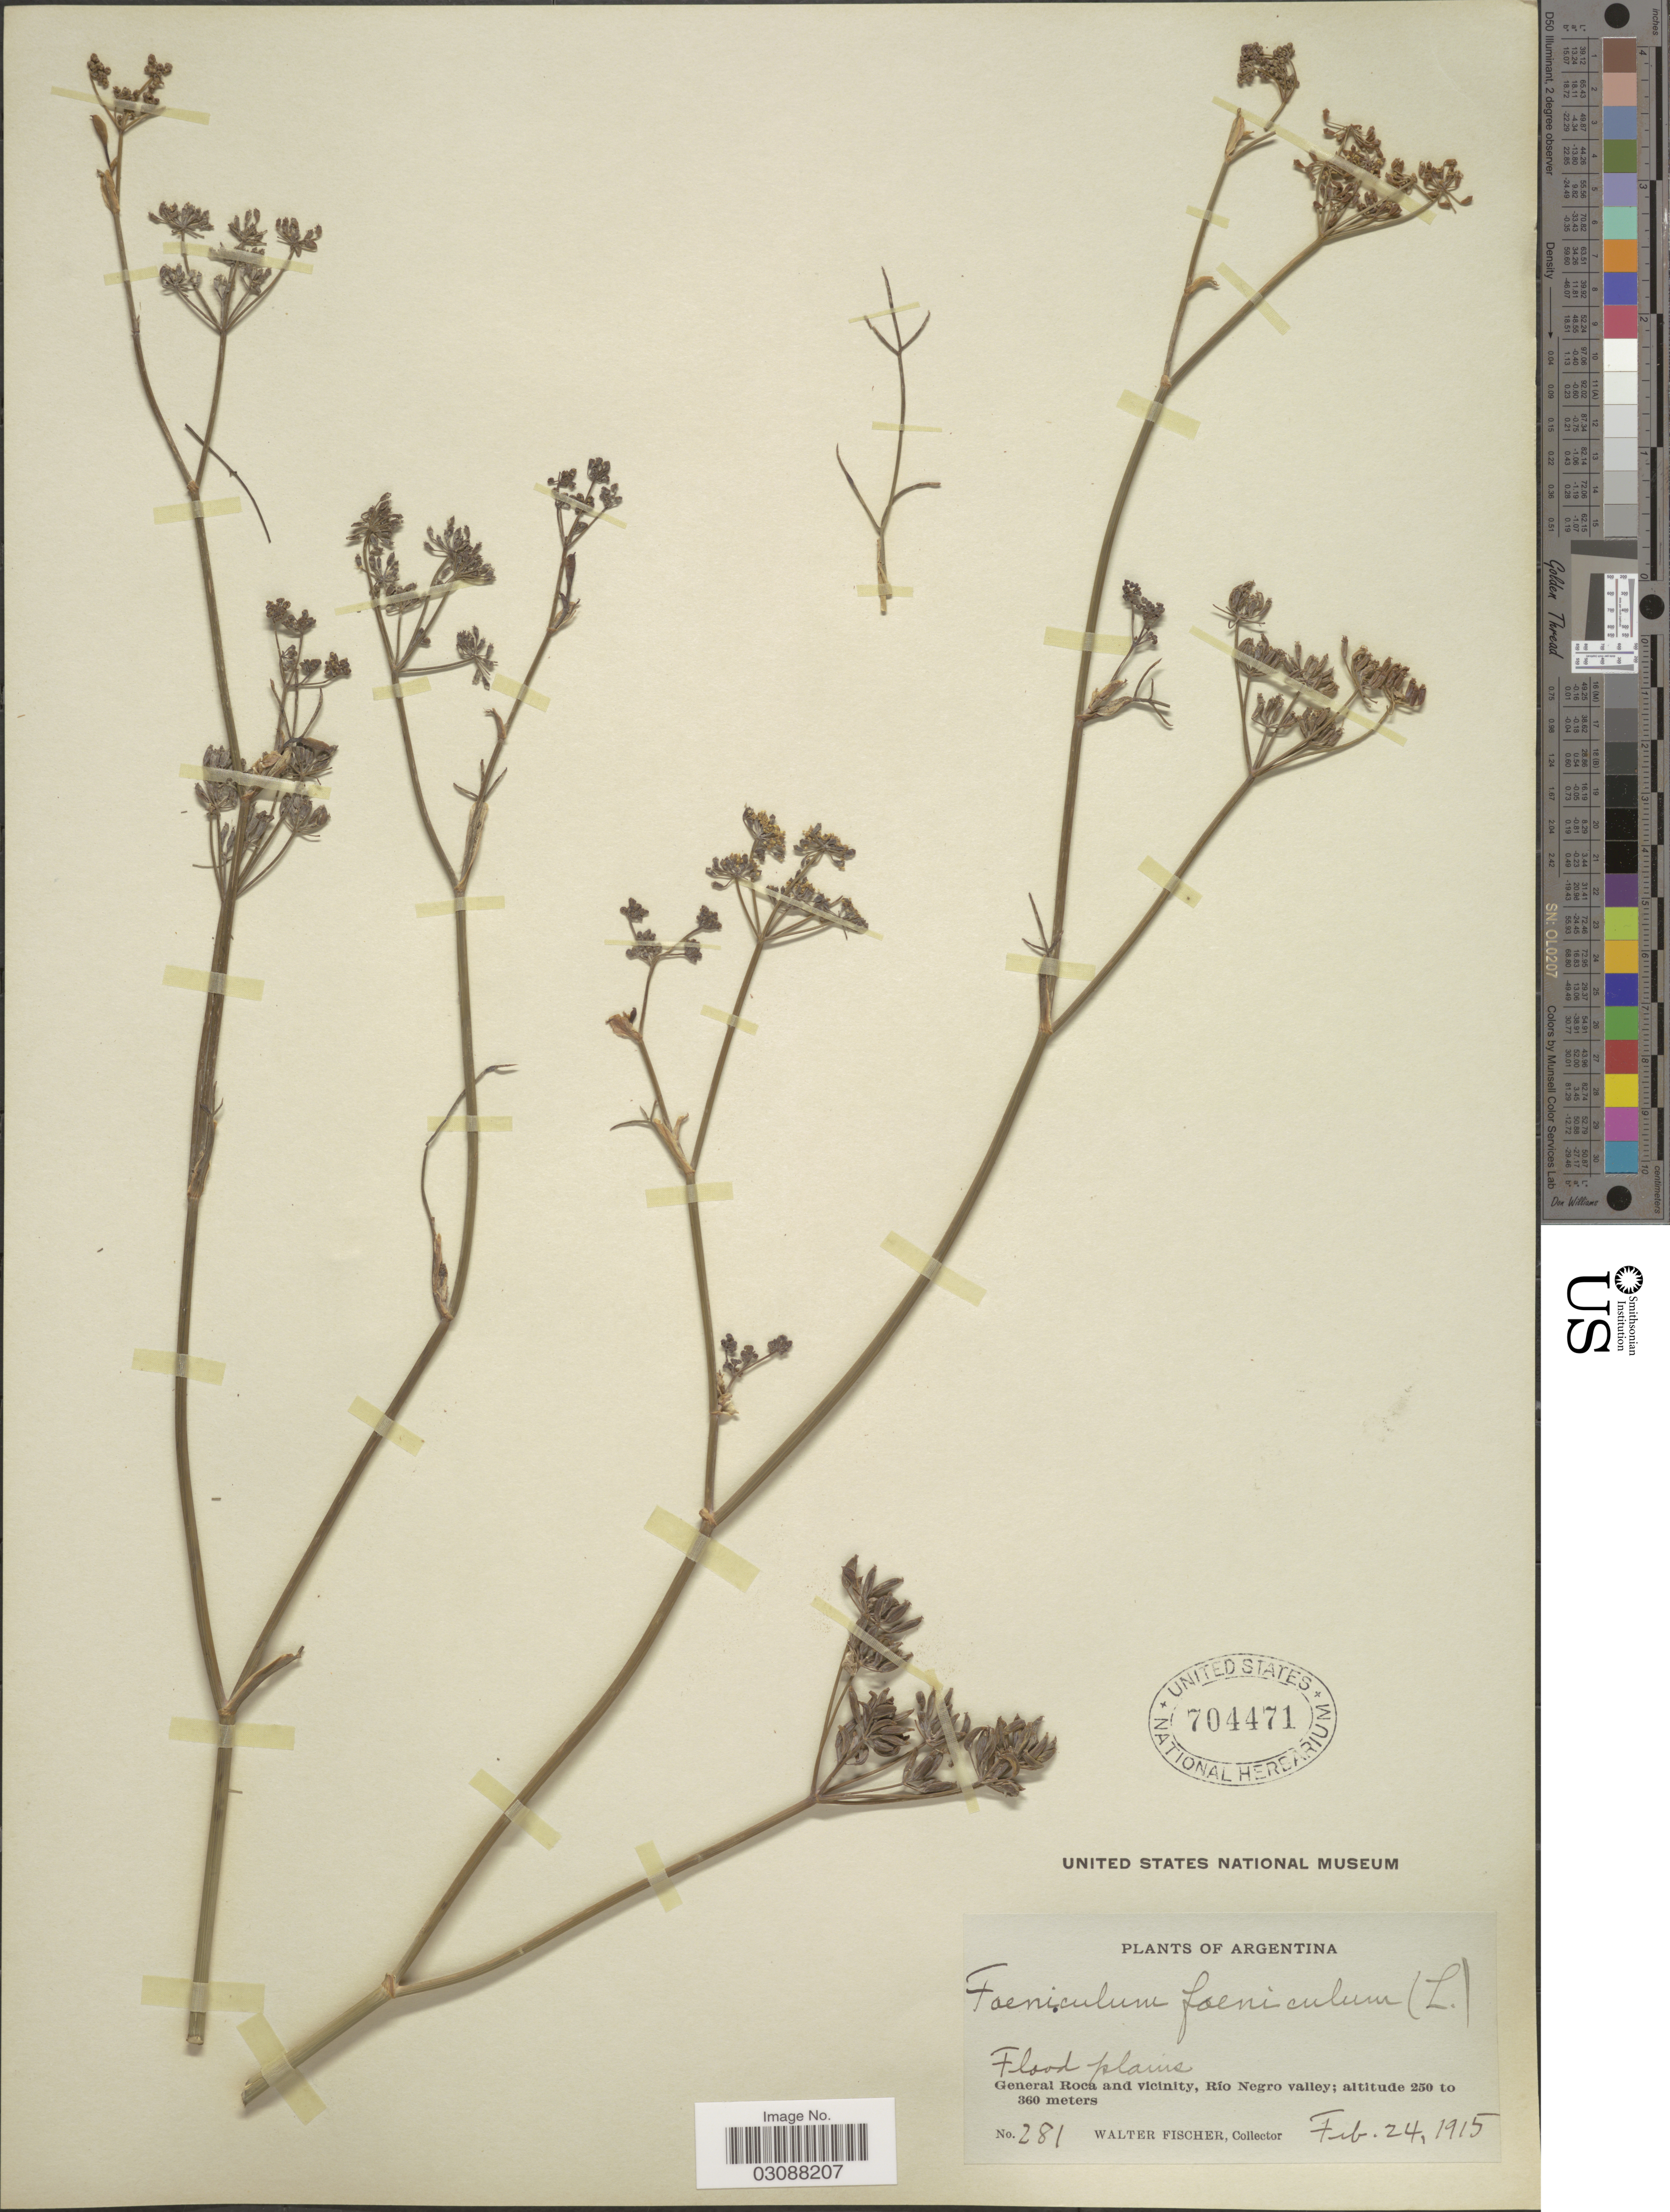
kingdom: Plantae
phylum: Tracheophyta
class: Magnoliopsida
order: Apiales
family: Apiaceae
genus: Foeniculum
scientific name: Foeniculum vulgare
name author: Mill.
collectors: W. Fischer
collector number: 281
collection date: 1915-02-24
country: Argentina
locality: General Roca and vicinity, Río Negro valley.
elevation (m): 250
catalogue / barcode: US 704471